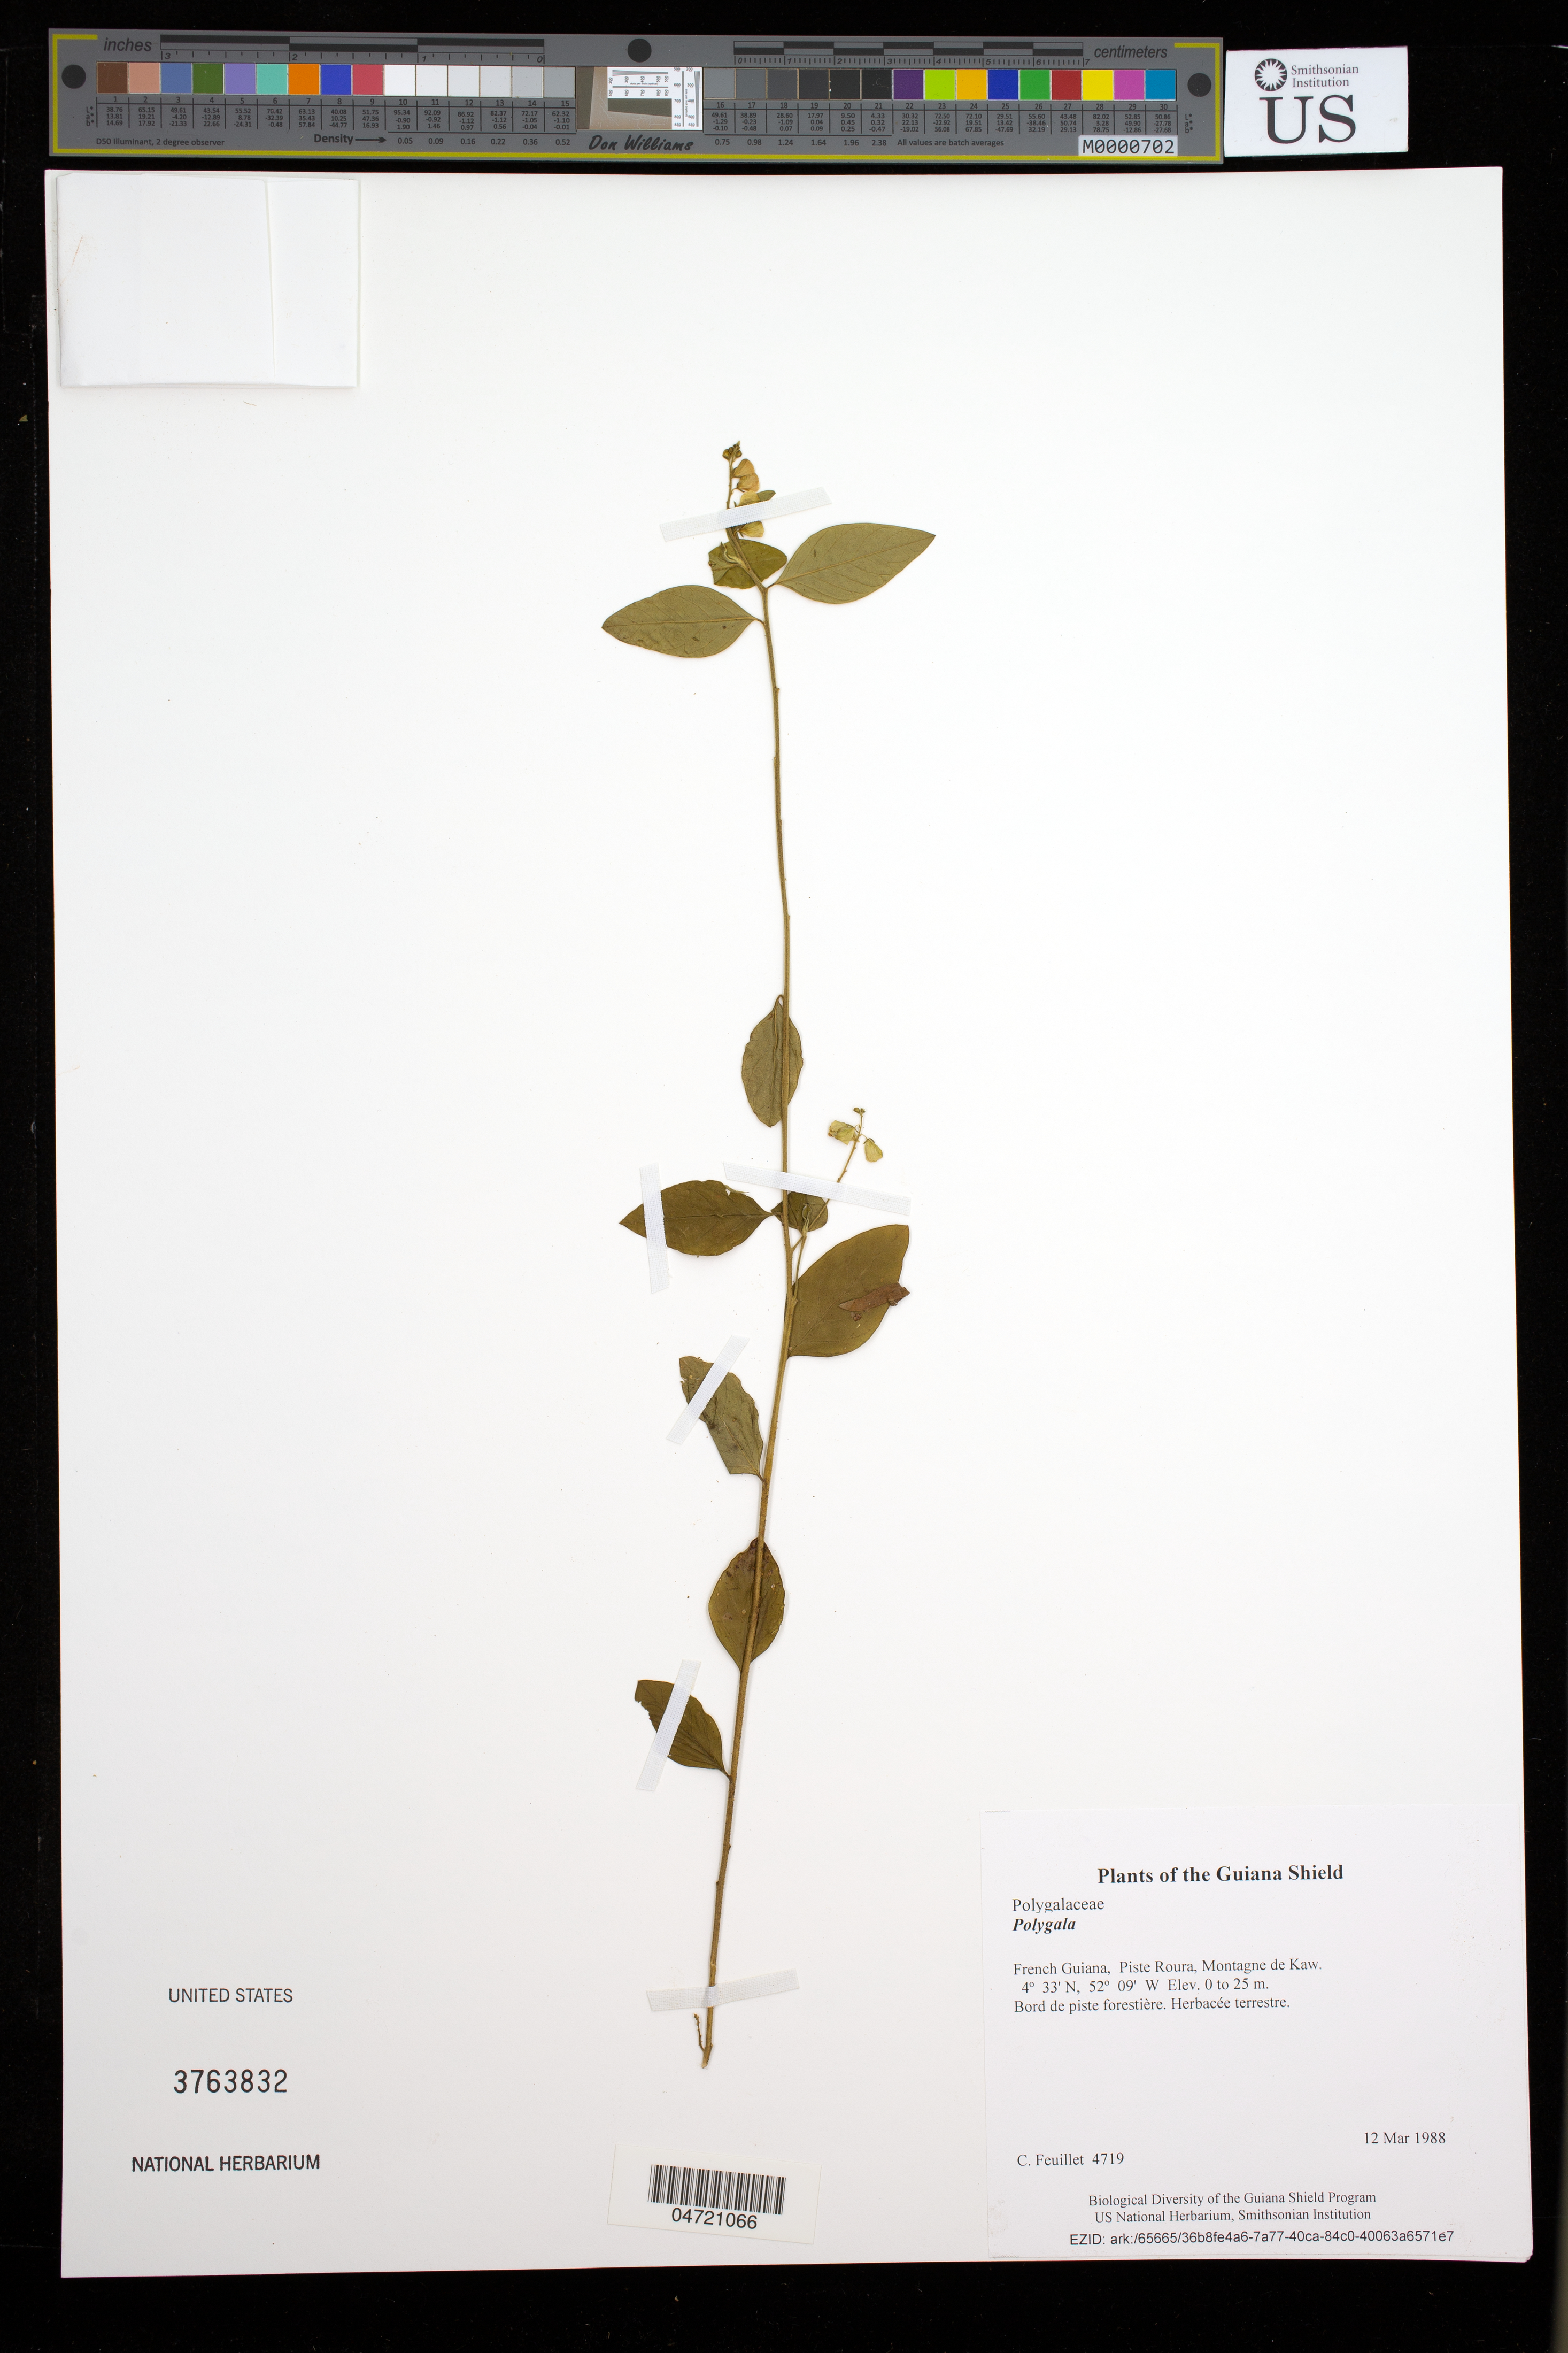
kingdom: Plantae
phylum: Tracheophyta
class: Magnoliopsida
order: Fabales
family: Polygalaceae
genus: Polygala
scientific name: Polygala sp.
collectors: C. Feuillet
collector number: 4719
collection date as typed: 12 Mar 1988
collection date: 1988-03-12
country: French Guiana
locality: Piste Roura, Montagne de Kaw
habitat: Bord de piste forestière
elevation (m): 0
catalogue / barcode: US 3763832